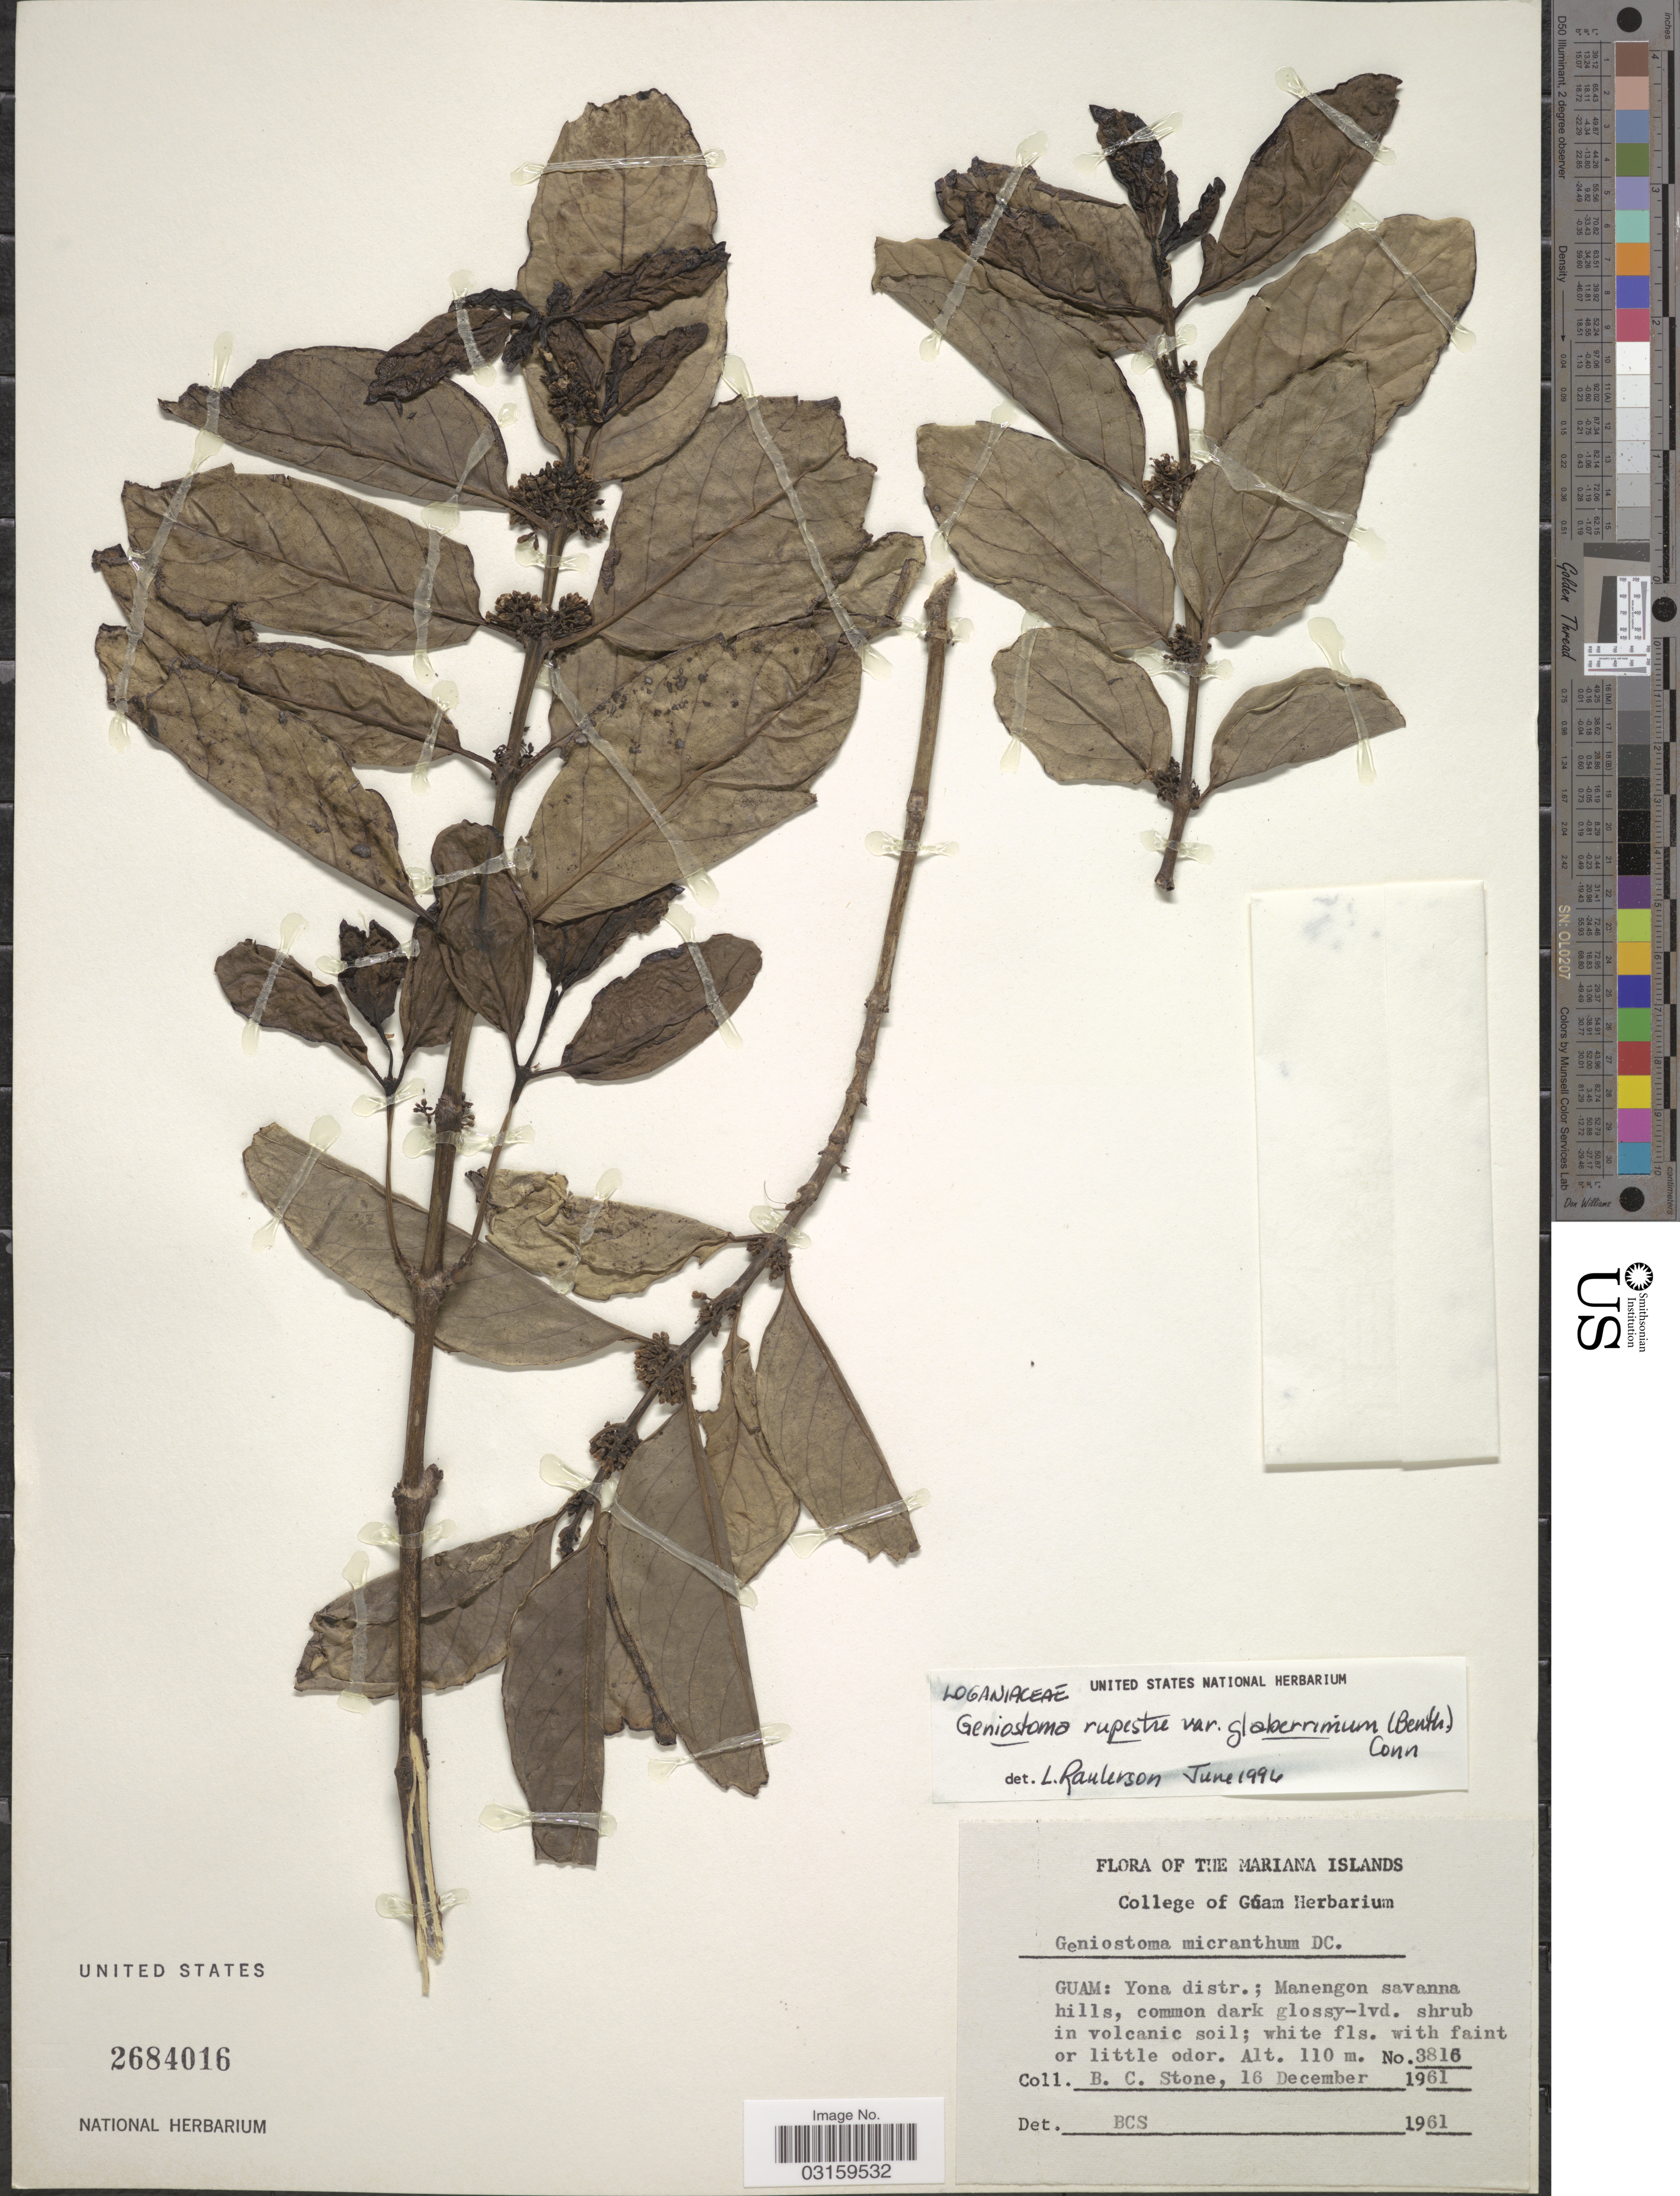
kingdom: Plantae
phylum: Tracheophyta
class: Magnoliopsida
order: Gentianales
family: Loganiaceae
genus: Geniostoma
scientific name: Geniostoma rupestre var. glaberrimum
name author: J.R. Forst. & G. Forst.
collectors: B. C. Stone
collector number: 3816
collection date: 1961-12-16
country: Guam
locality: Mariana Islands. Yona distr.; Manengon savanna hills.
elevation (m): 110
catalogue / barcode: US 2684016